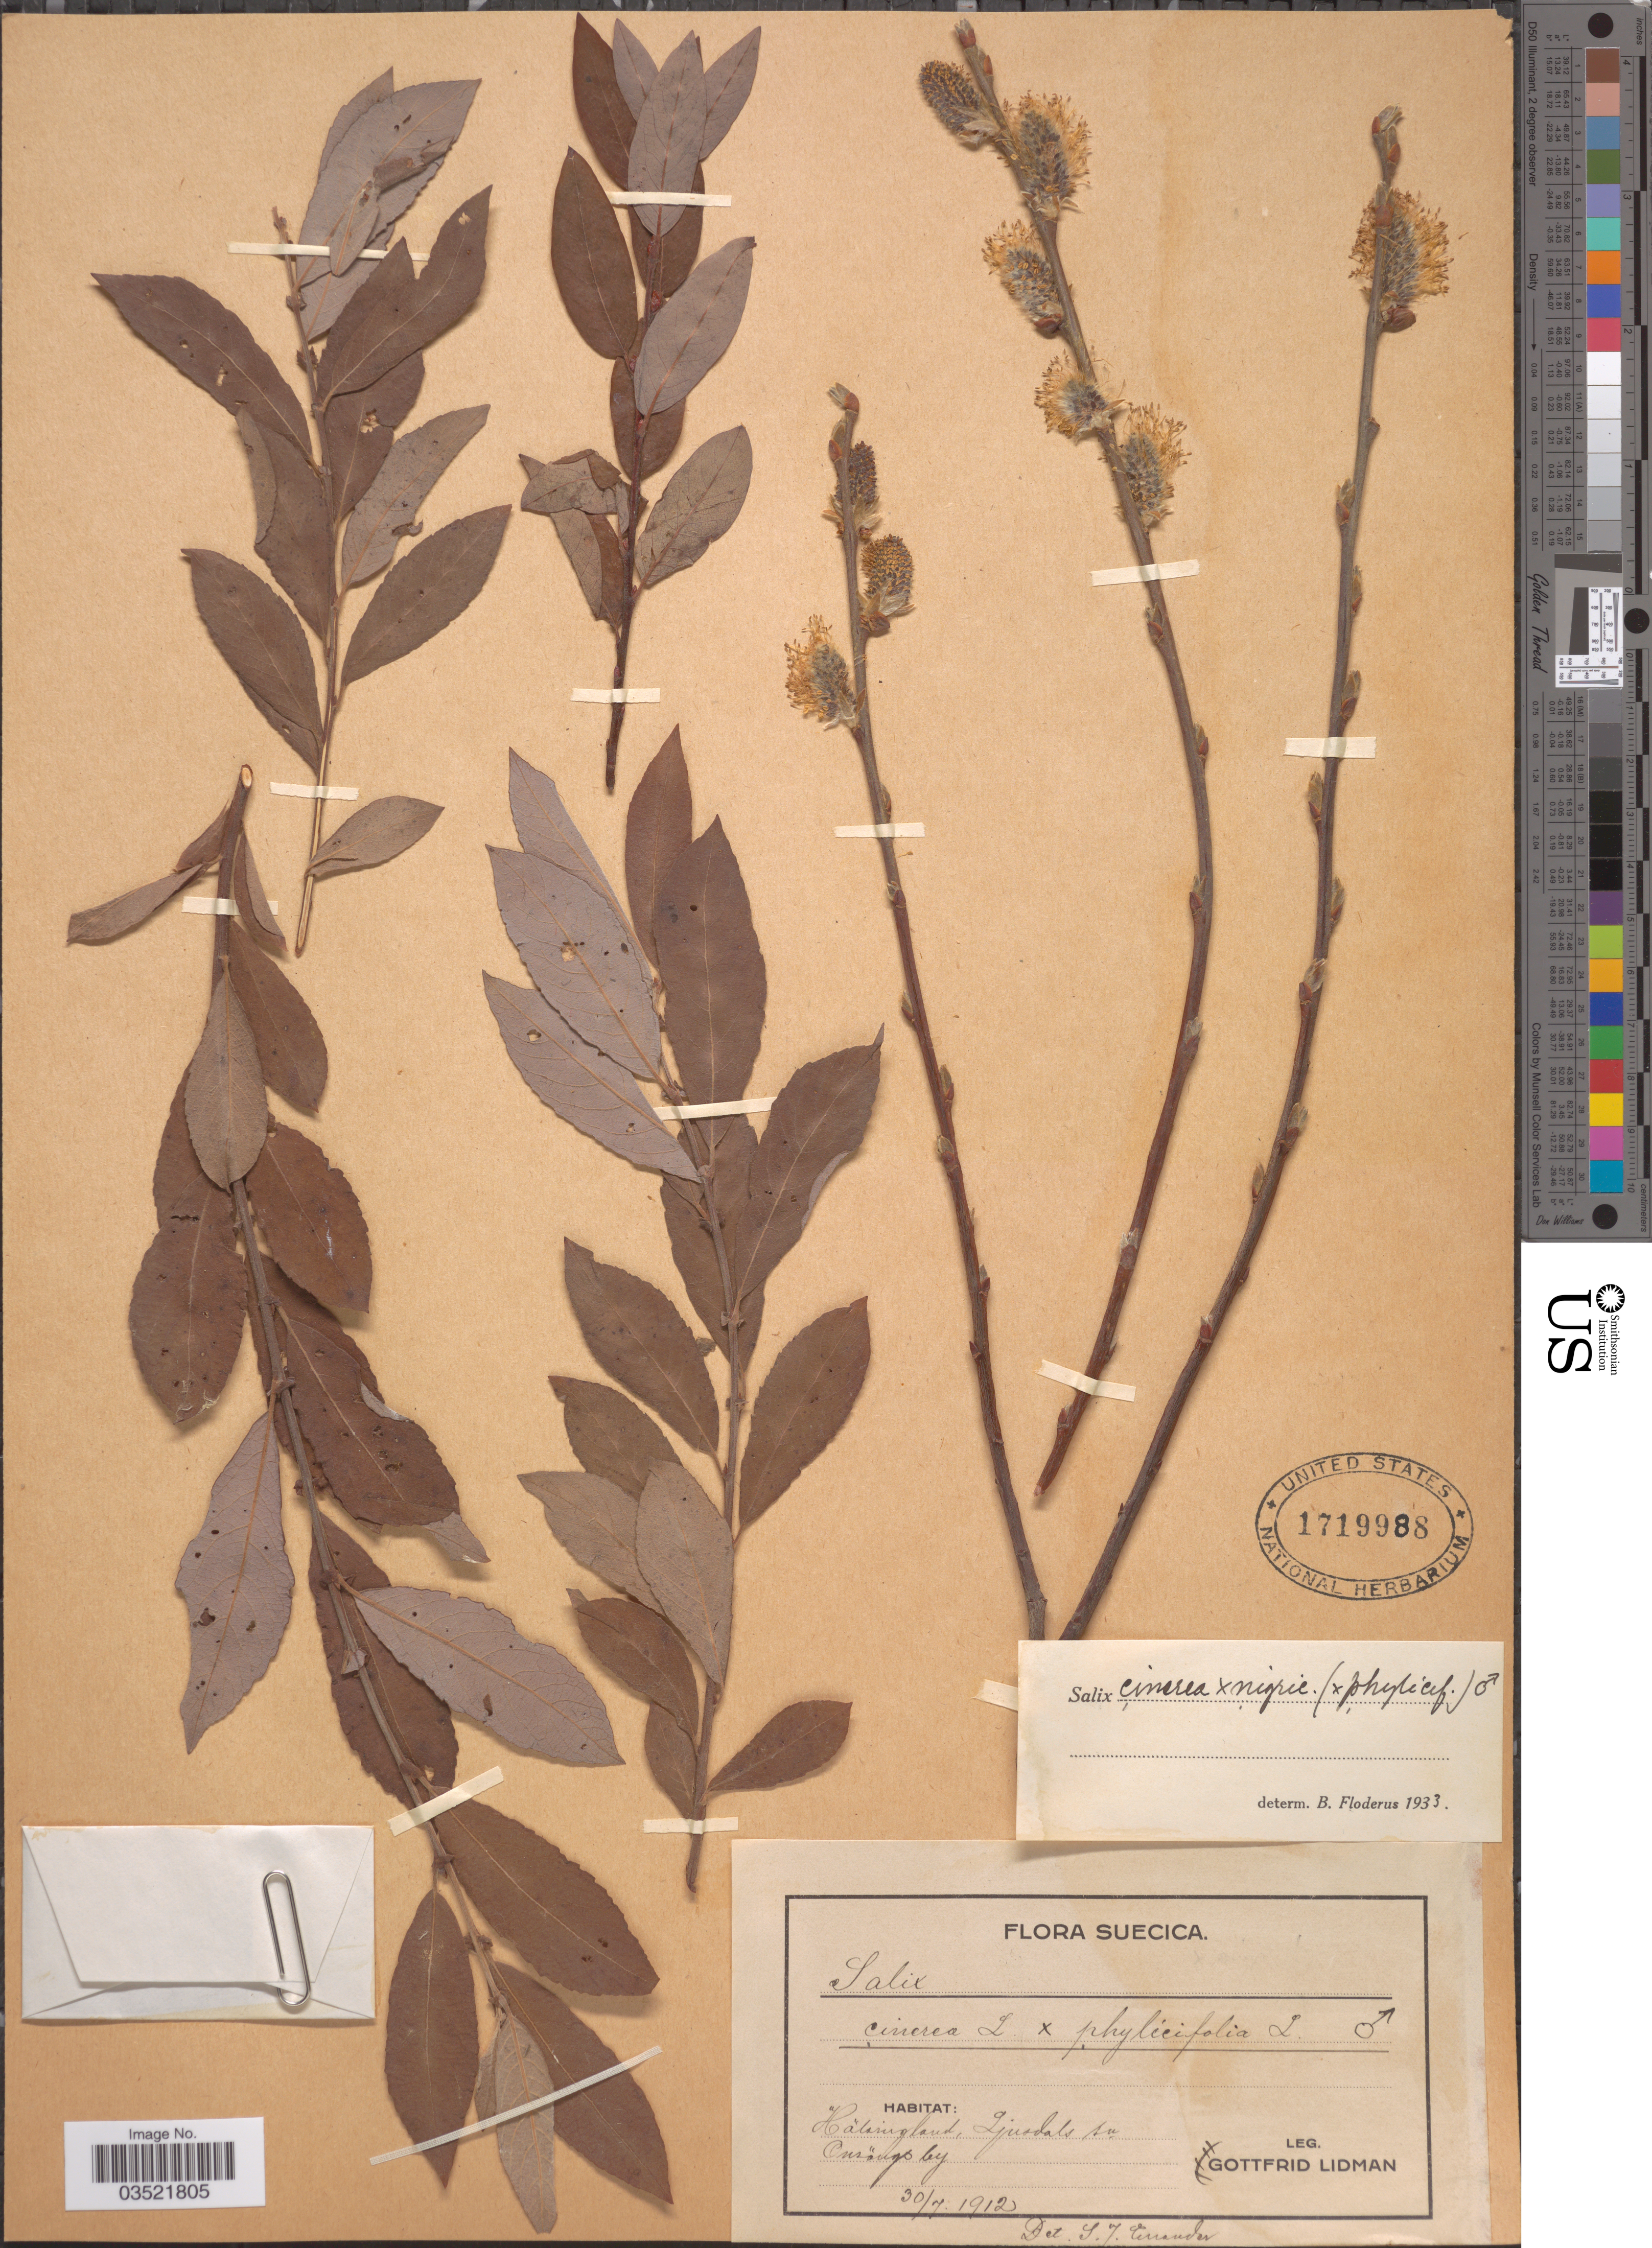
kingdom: Plantae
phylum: Tracheophyta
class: Magnoliopsida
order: Malpighiales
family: Salicaceae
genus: Salix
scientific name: Salix cinerea x S. nigricans Sm. x S. phylicifolia L.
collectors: G. Lidman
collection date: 1912-07-30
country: Sweden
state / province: Gavleborg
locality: Suecica. Hälsingland, Ljusdals sn Onsäng by.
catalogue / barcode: US 1719988